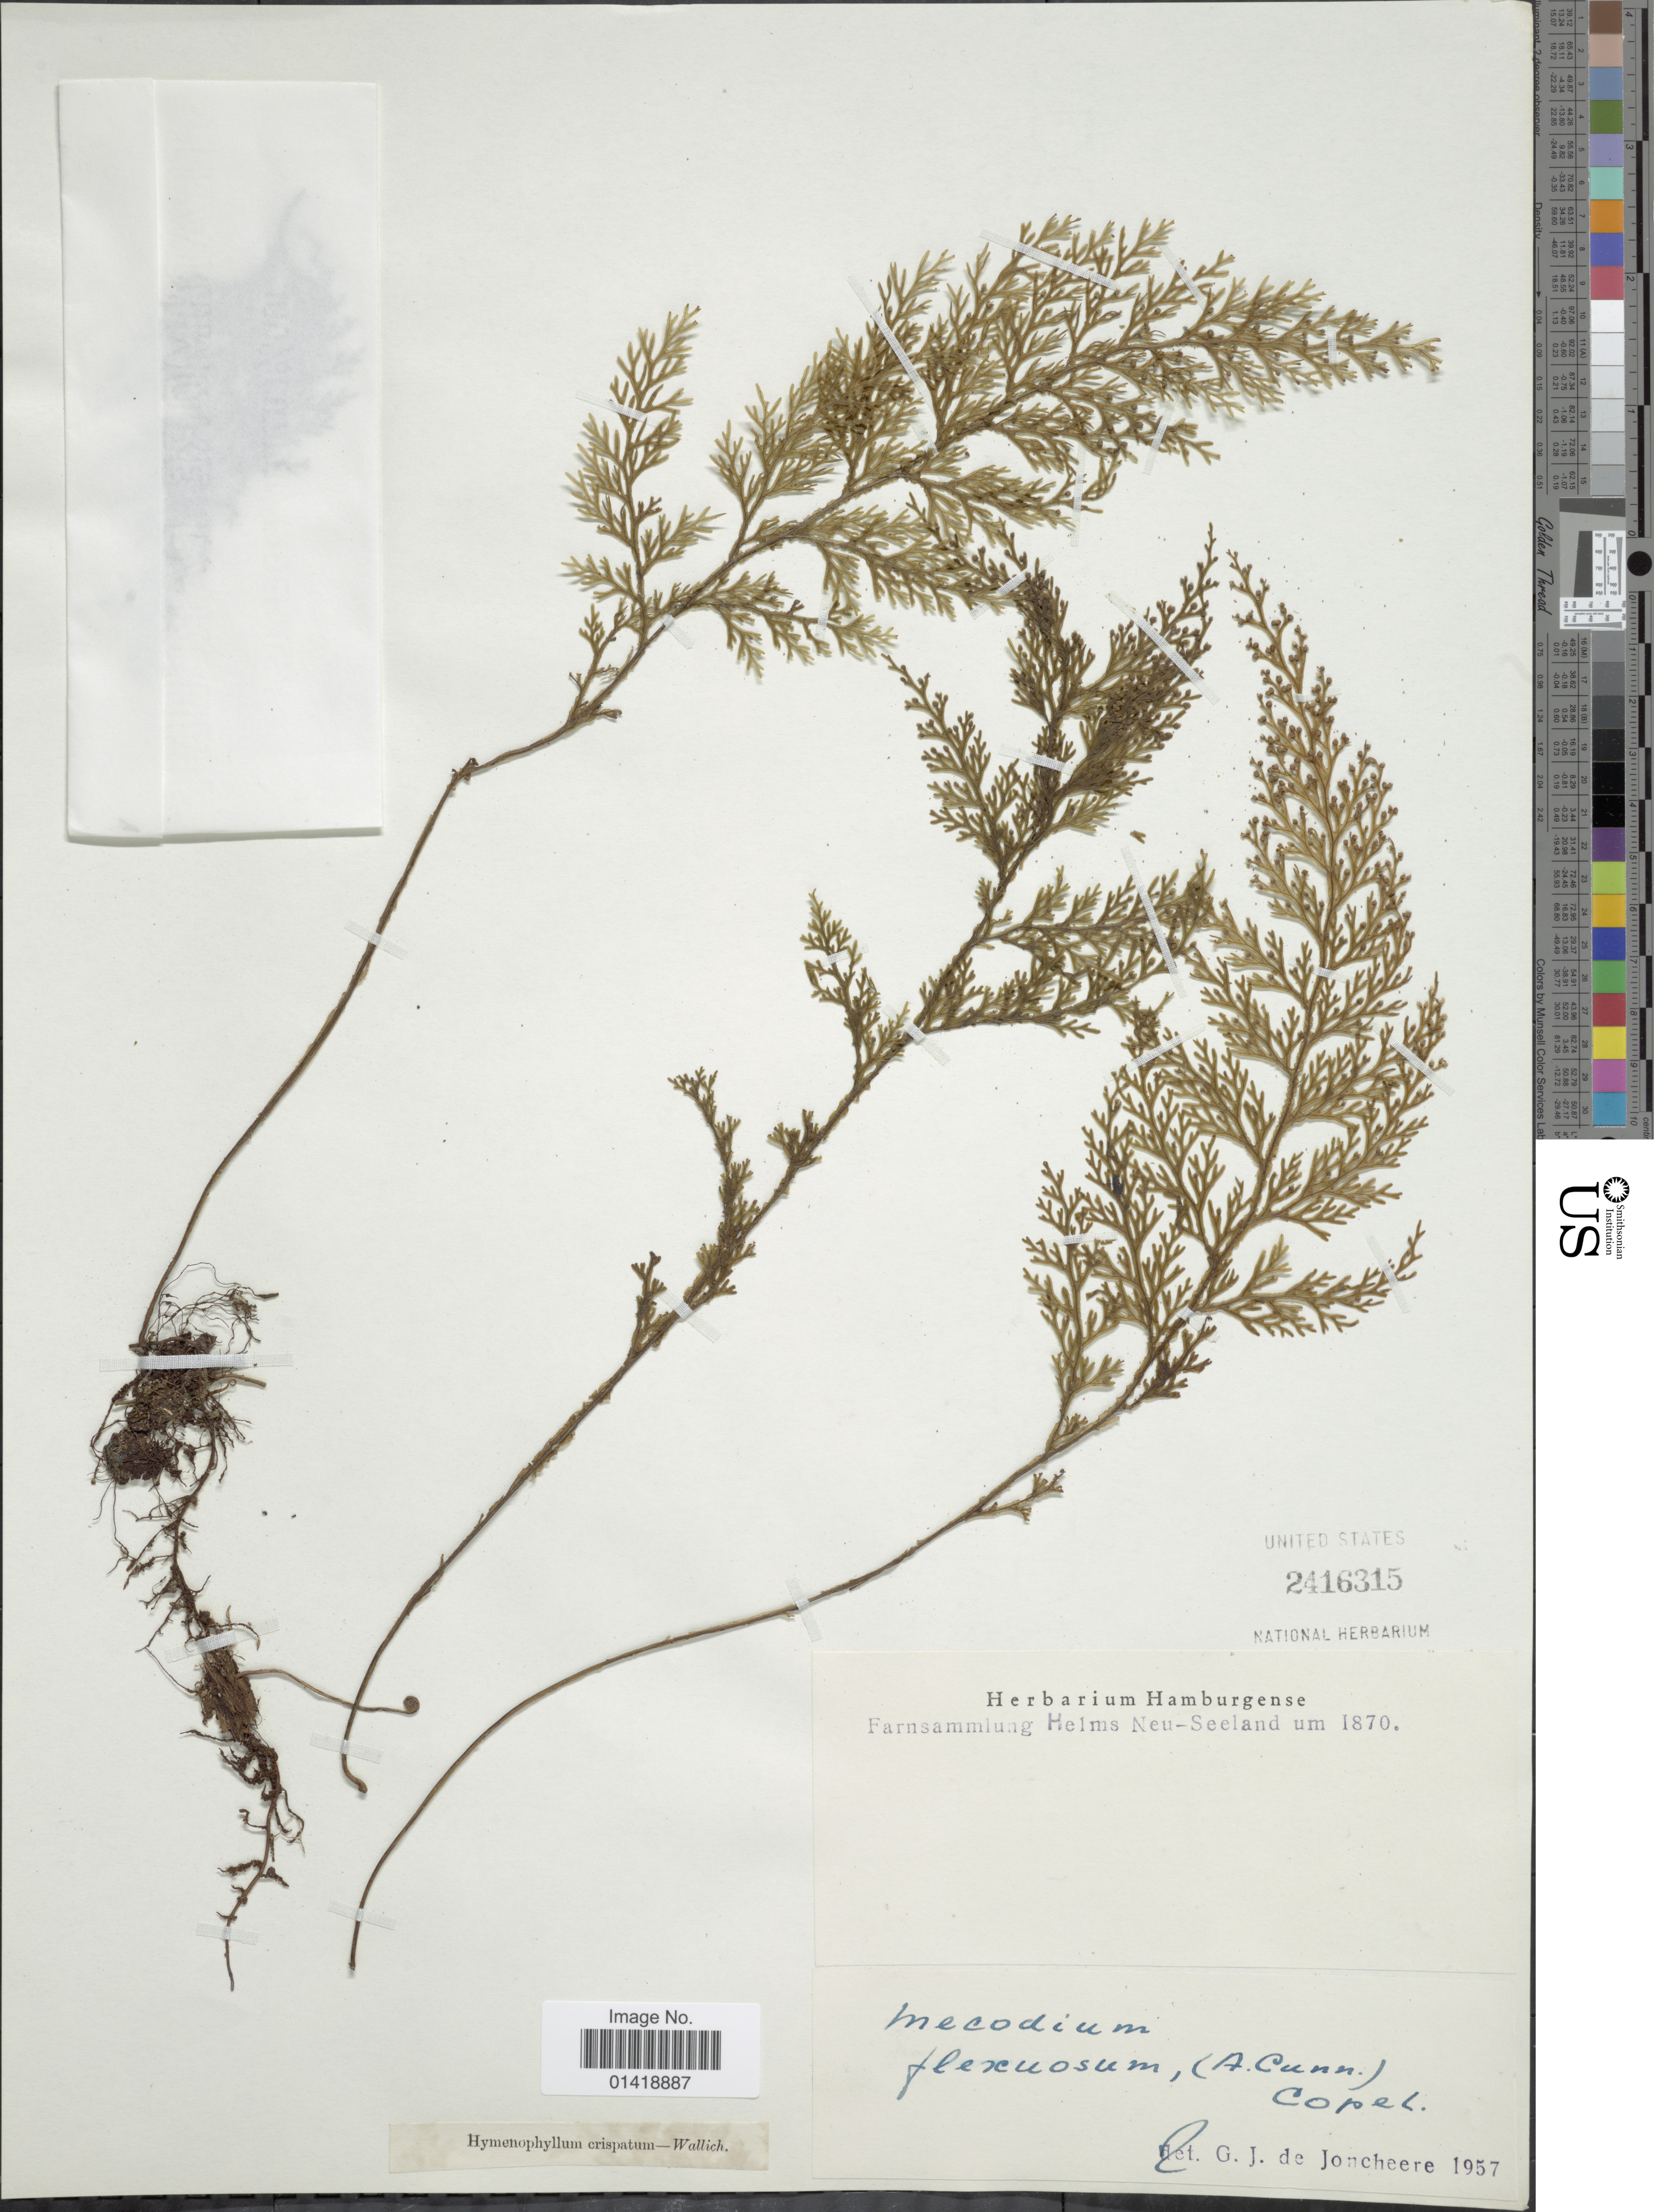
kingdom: Plantae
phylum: Tracheophyta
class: Polypodiopsida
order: Hymenophyllales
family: Hymenophyllaceae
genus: Hymenophyllum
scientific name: Hymenophyllum flexuosum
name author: A. Cunn.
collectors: F. Helms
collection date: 1870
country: New Zealand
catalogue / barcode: US 2416315